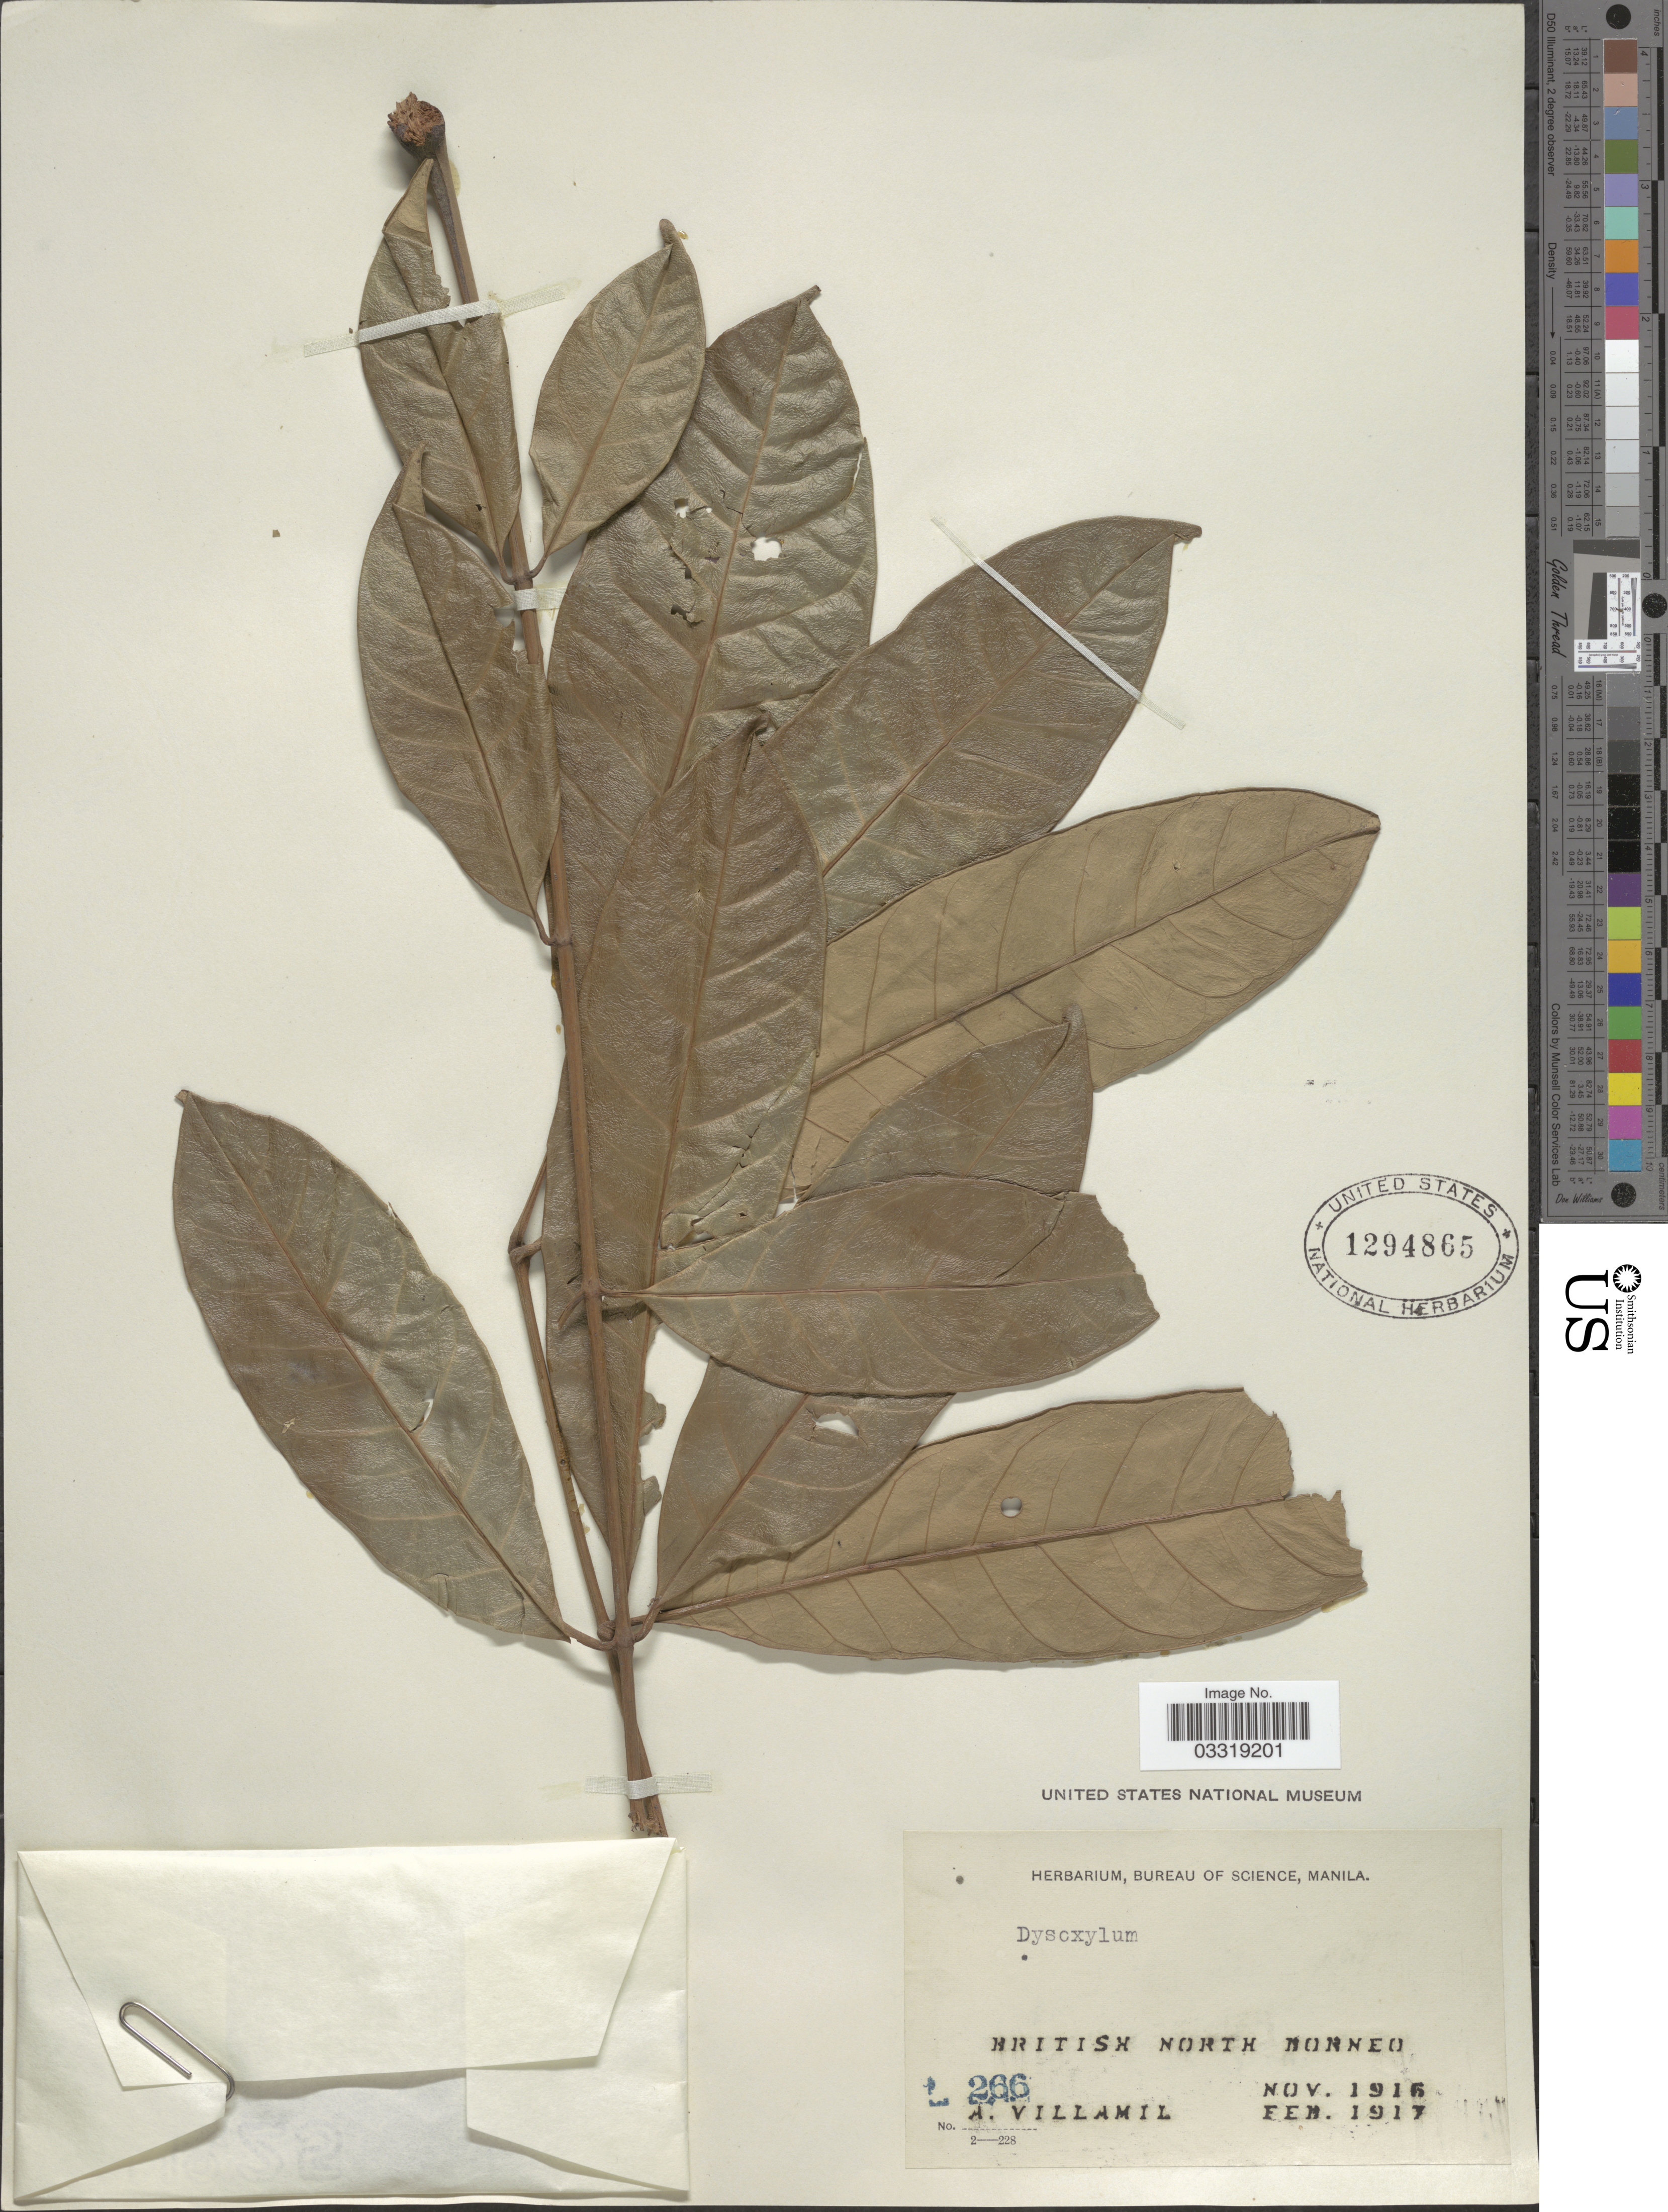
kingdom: Plantae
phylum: Tracheophyta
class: Magnoliopsida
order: Sapindales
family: Meliaceae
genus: Dysoxylum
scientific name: Dysoxylum sp.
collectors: A. Villamil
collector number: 266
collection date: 1916-11/1917-02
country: Malaysia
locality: British North Borneo.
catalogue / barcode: US 1294865